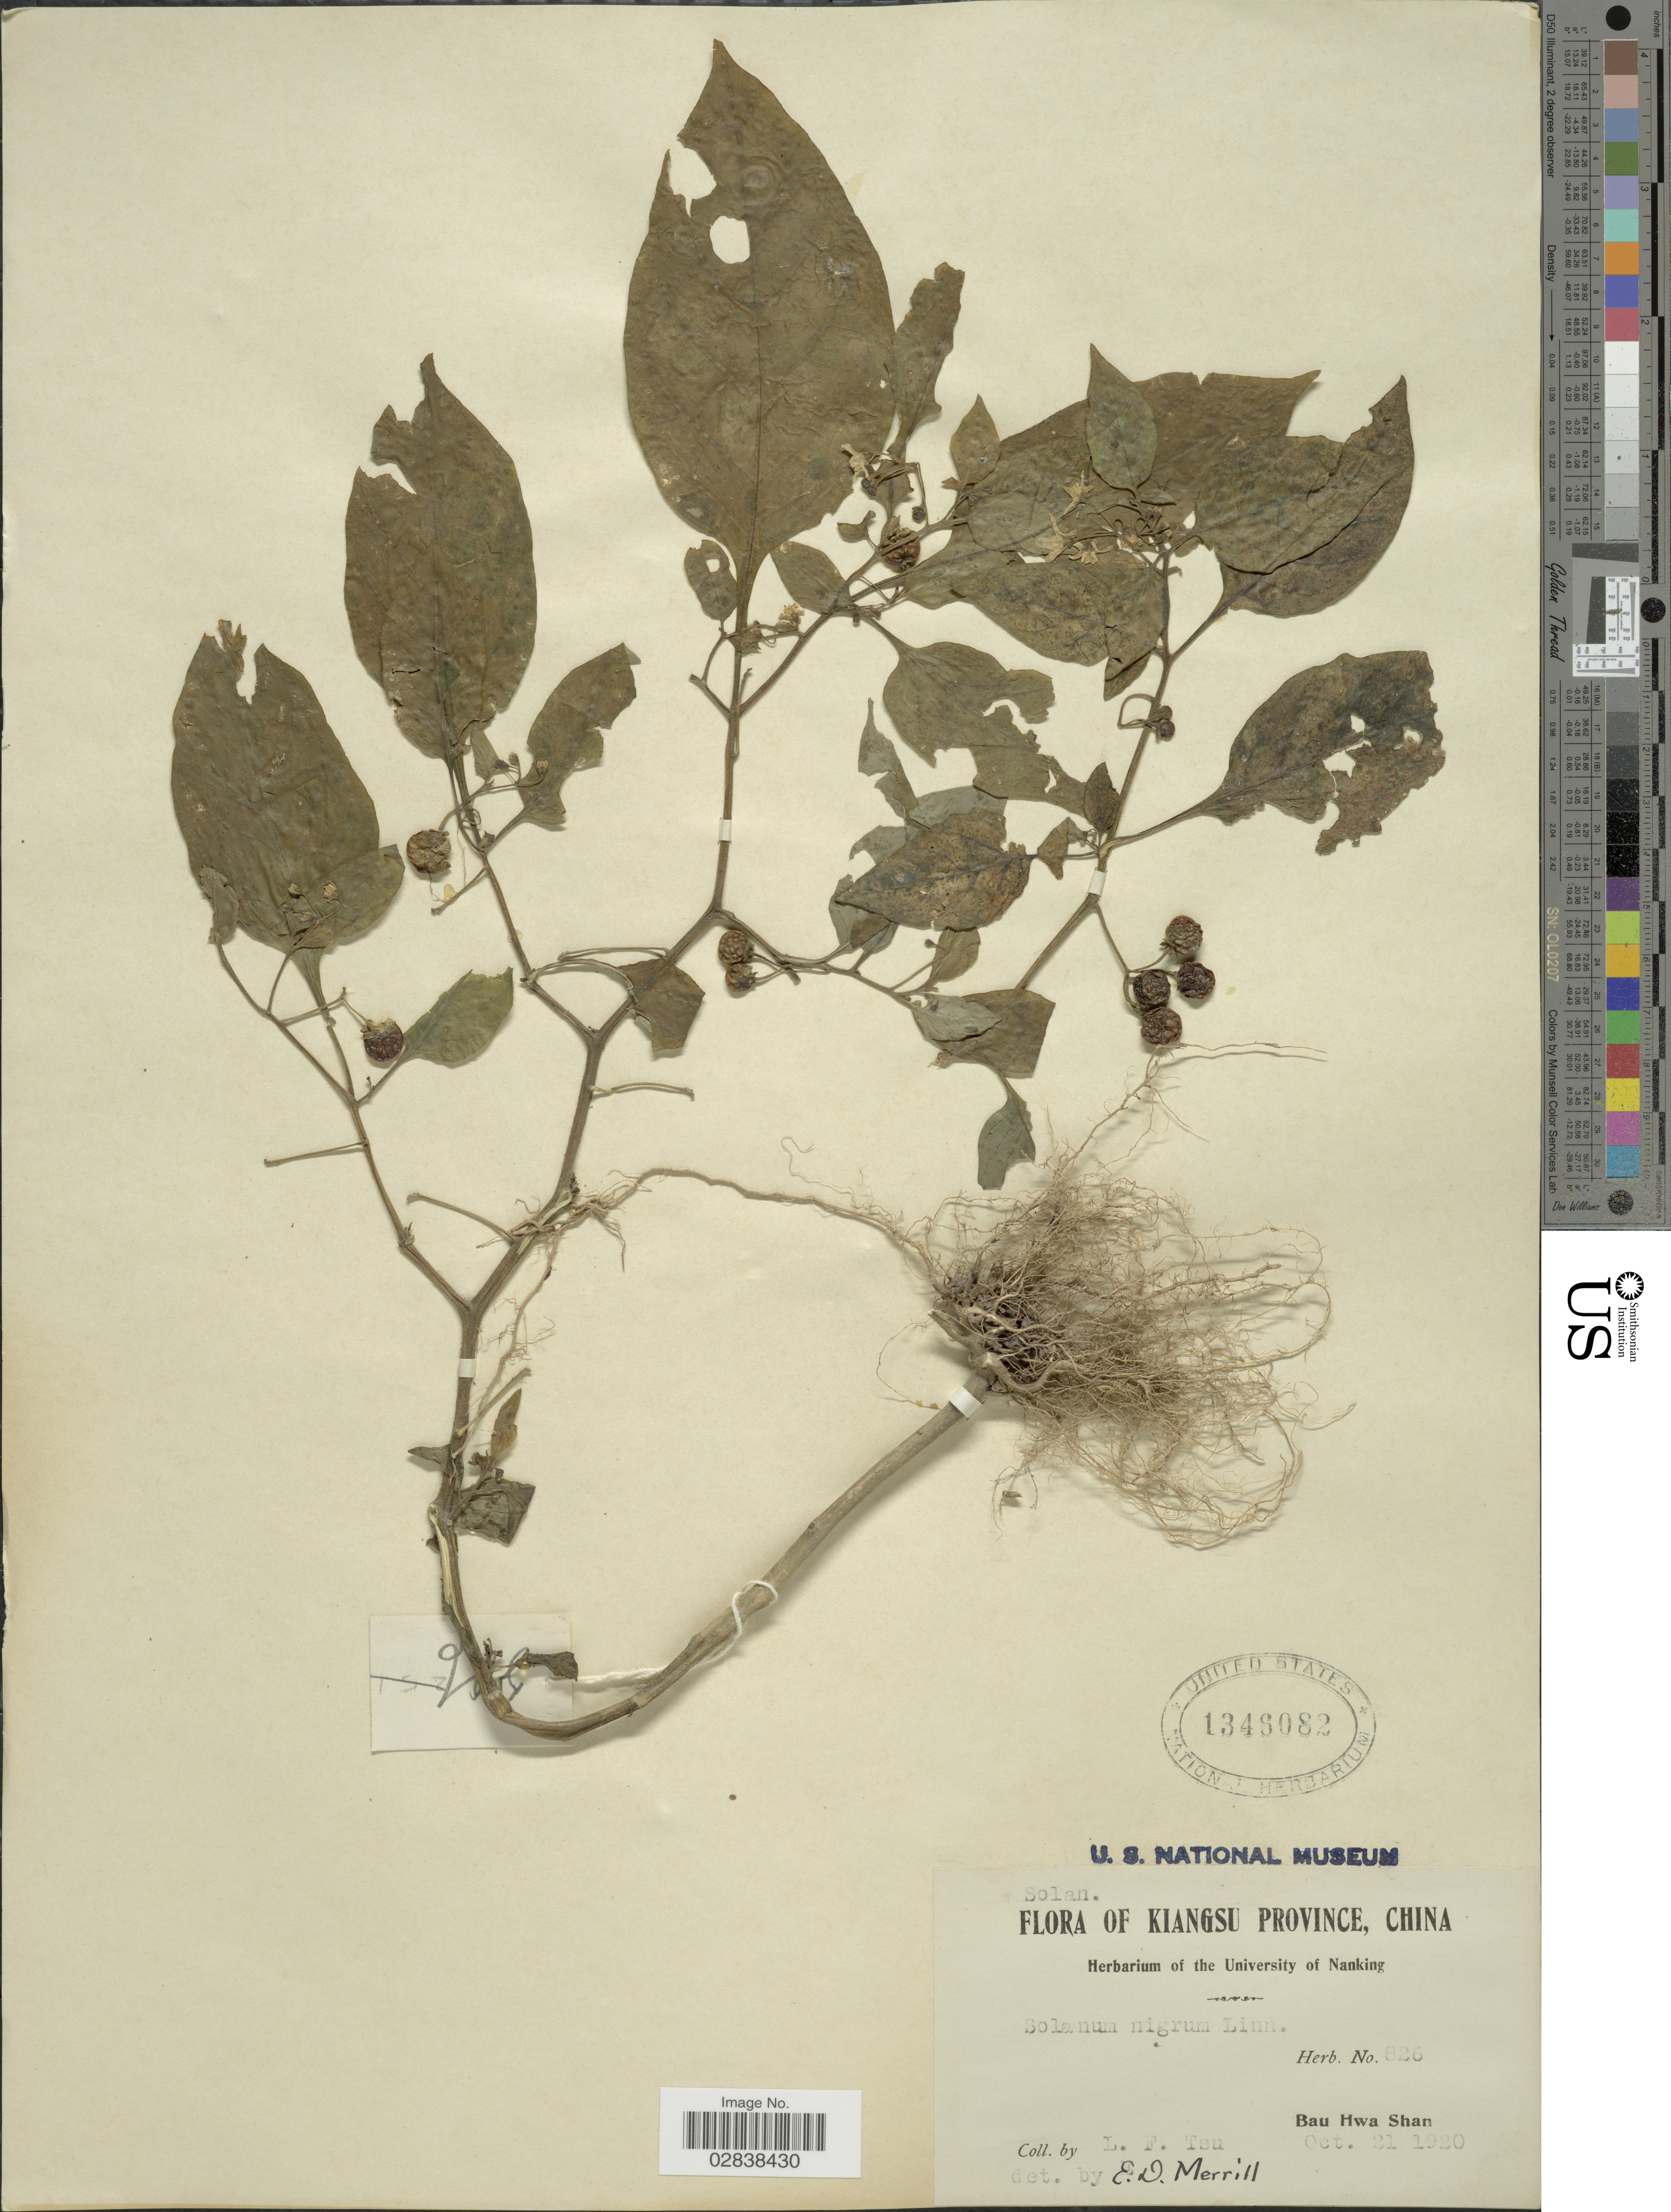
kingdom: Plantae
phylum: Tracheophyta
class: Magnoliopsida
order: Solanales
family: Solanaceae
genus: Solanum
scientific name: Solanum nigrum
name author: L.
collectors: L. Tsu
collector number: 826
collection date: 1920-10-21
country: China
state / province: Jiangsu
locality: Kiangsu Province, China, Bau Hwa Shan.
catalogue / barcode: US 1346082